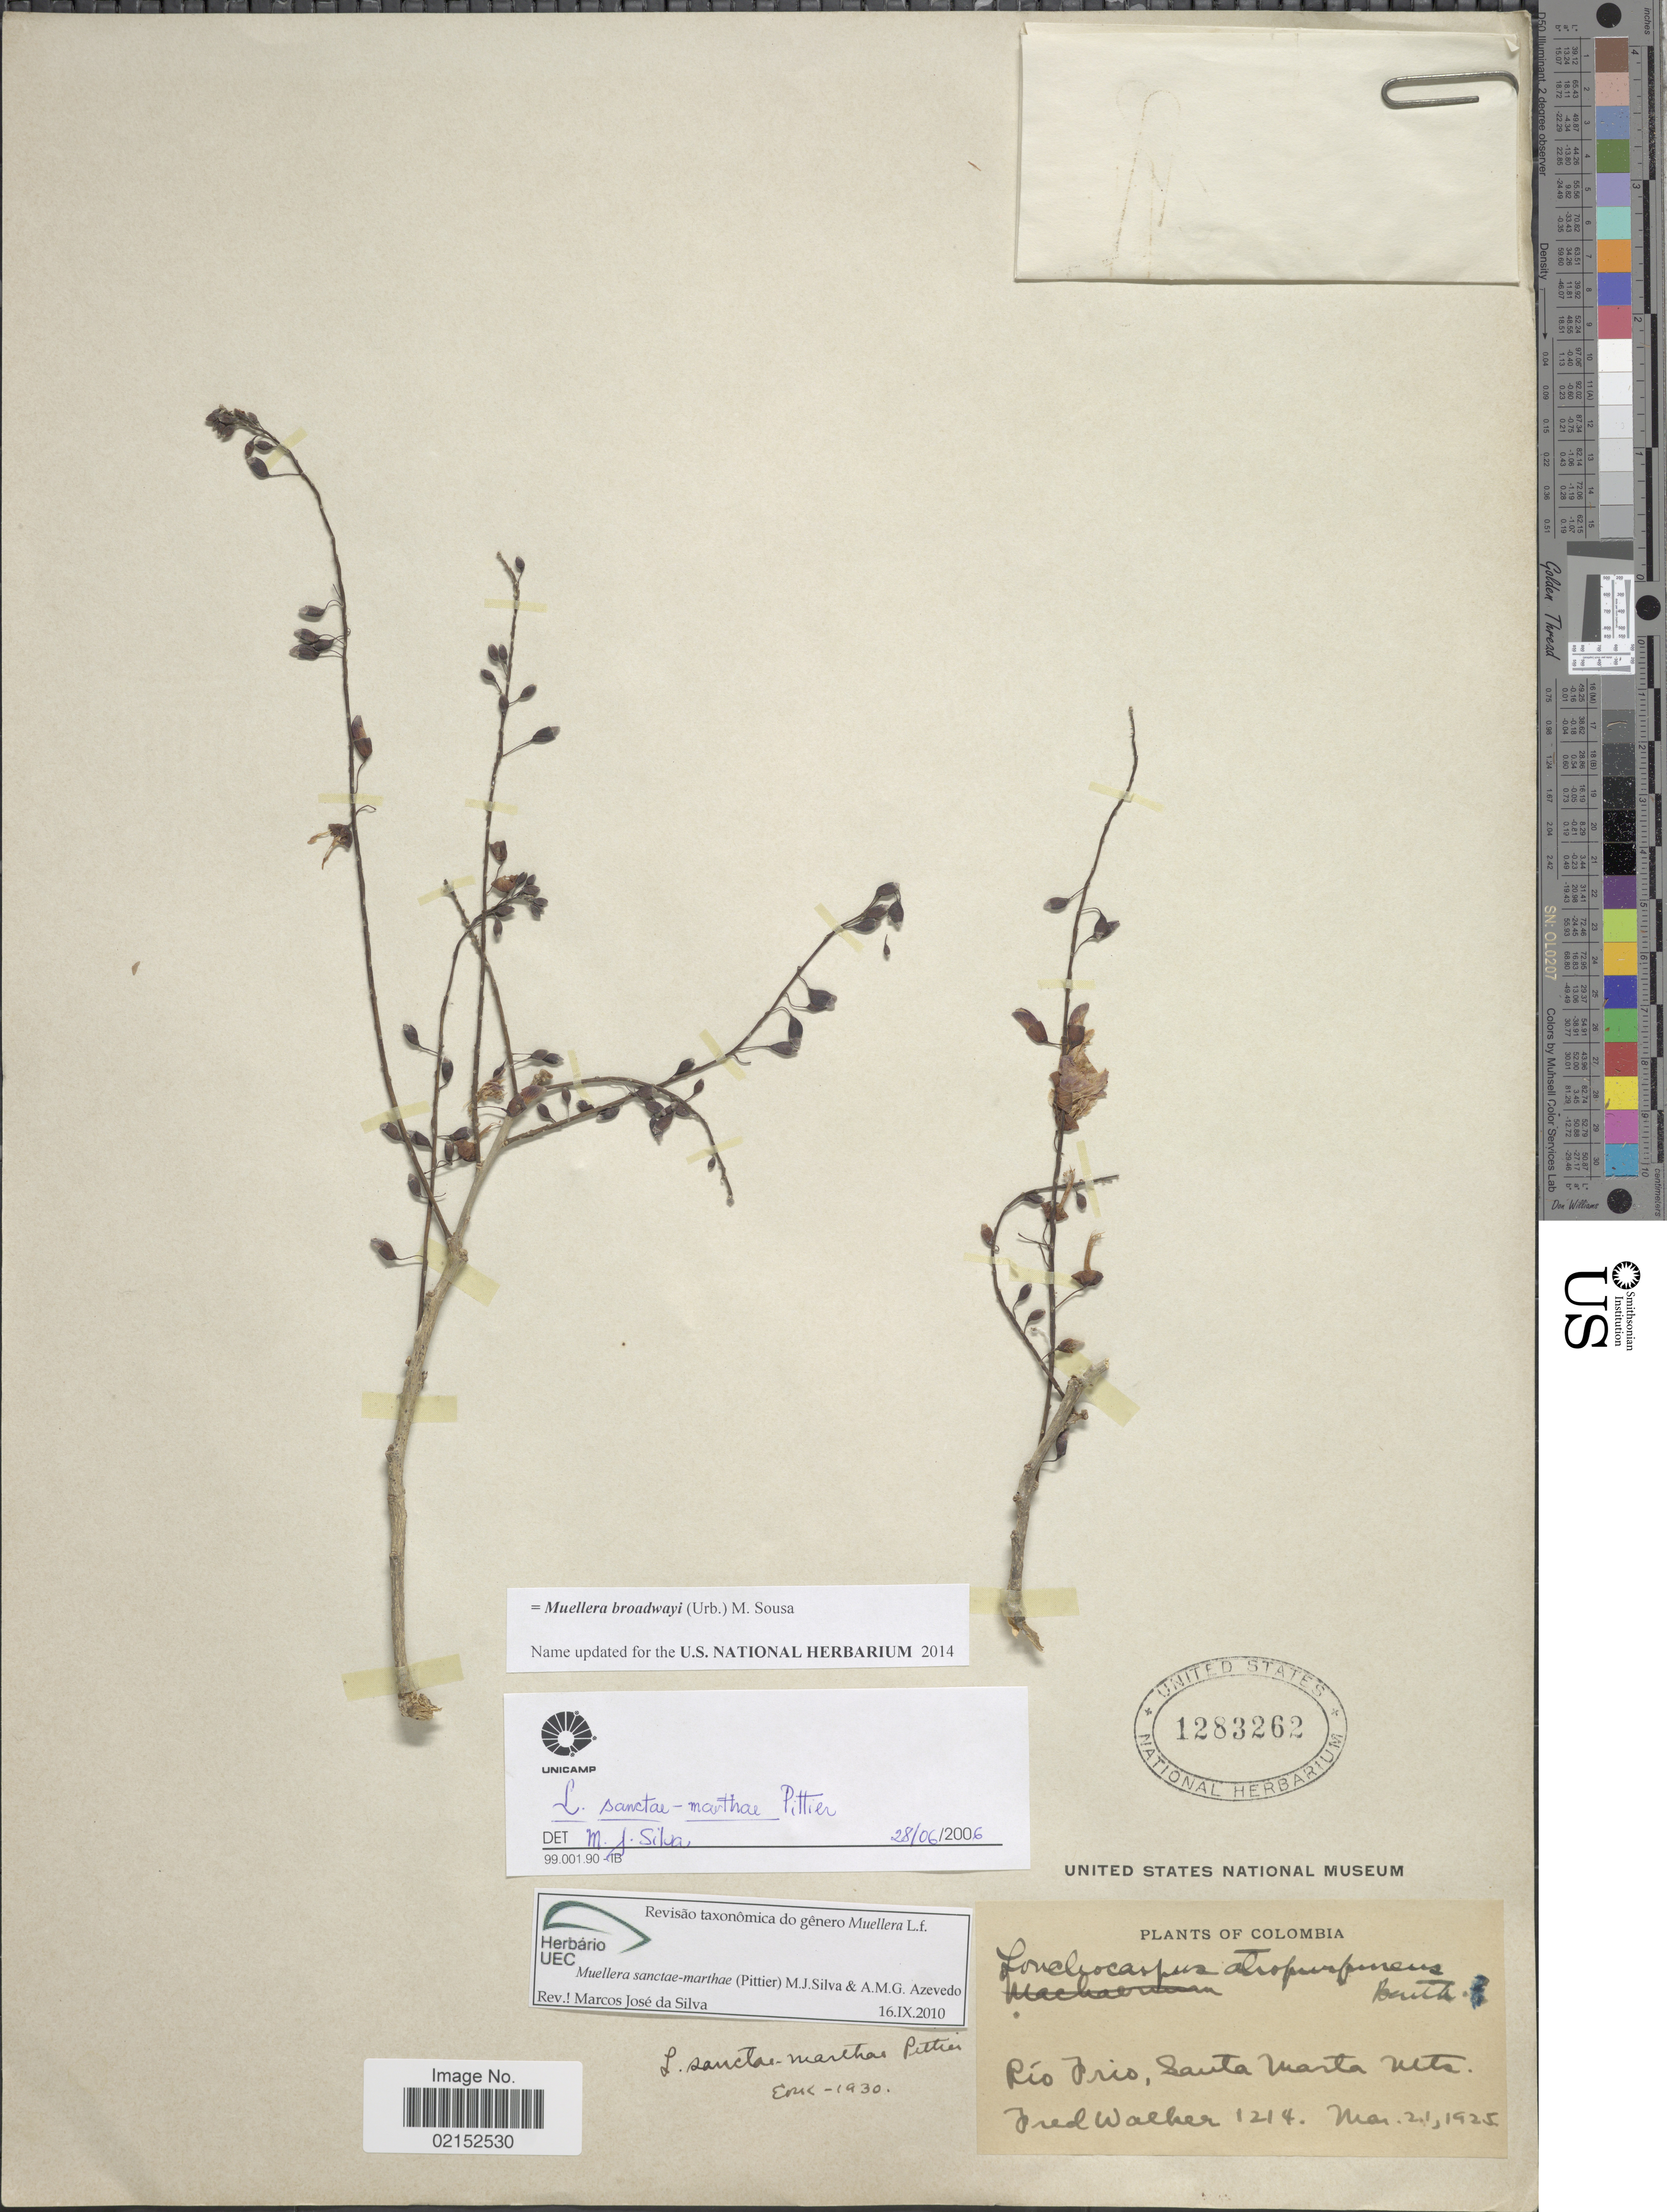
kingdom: Plantae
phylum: Tracheophyta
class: Magnoliopsida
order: Fabales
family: Fabaceae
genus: Muellera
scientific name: Muellera broadwayi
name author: (Urb.) M. Sousa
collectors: F. Walker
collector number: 1214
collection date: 1925-03-21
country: Colombia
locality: Rio Frio, Santa Marta Mts.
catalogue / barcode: US 1283262